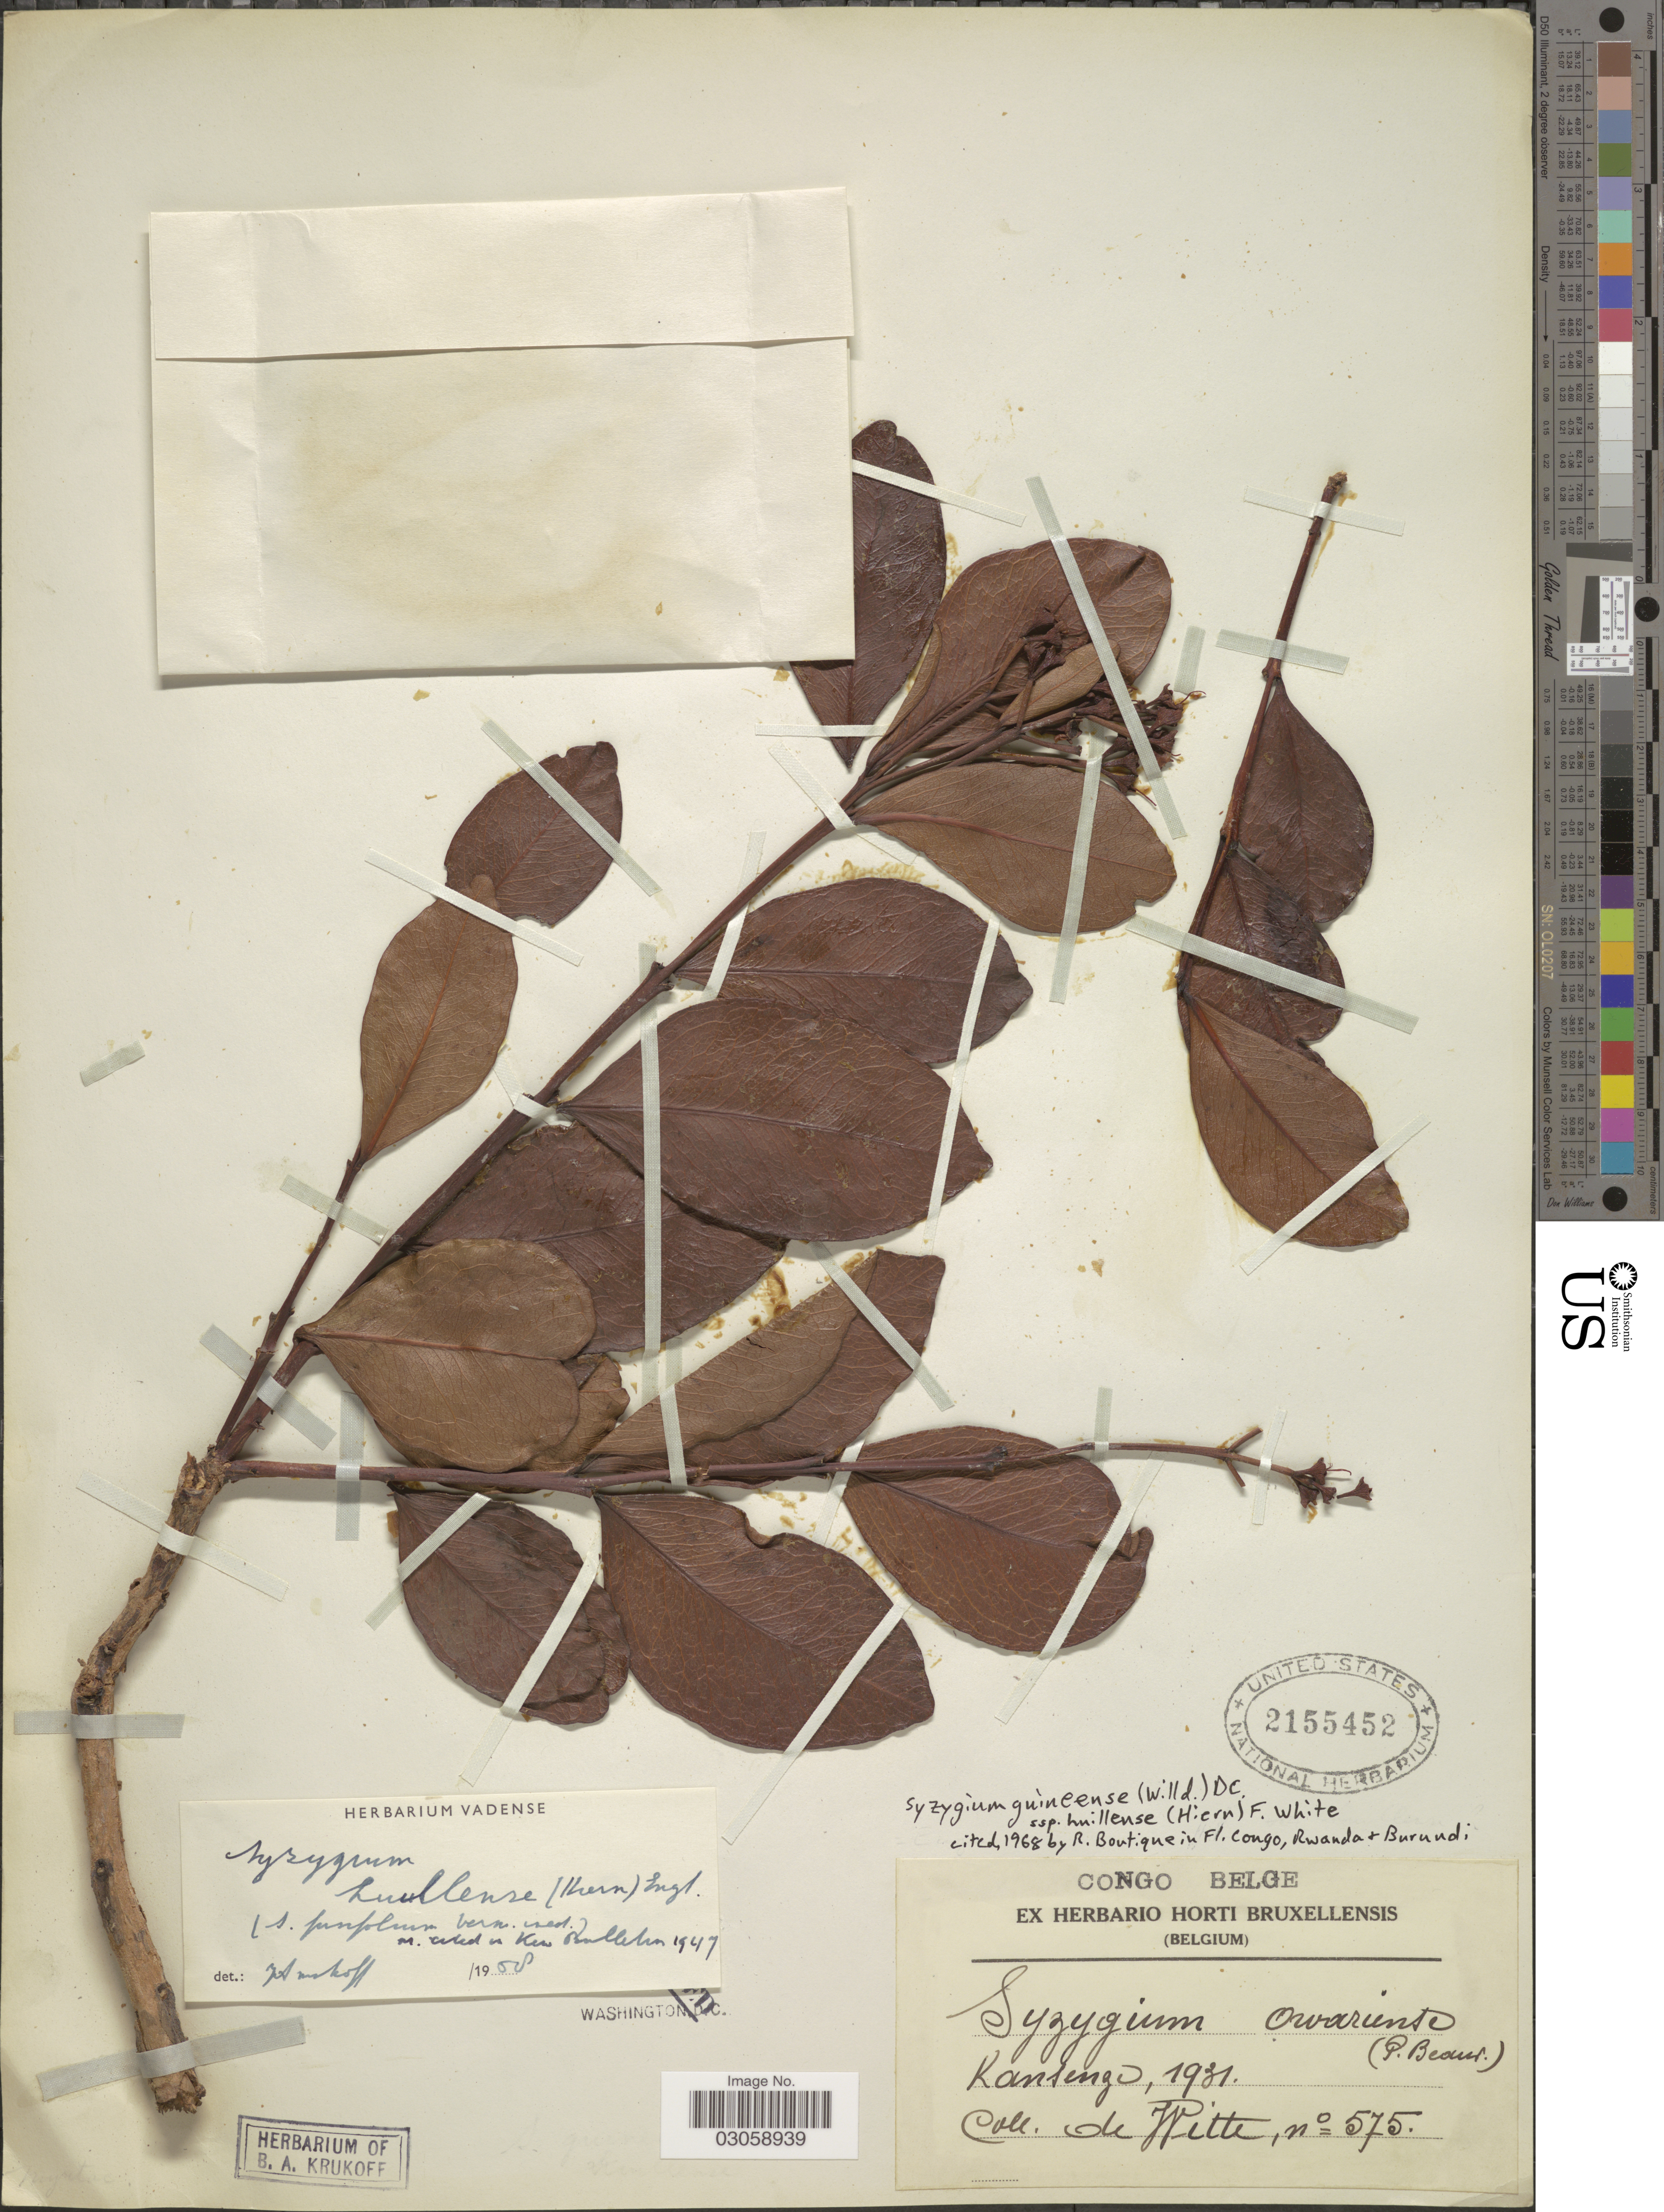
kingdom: Plantae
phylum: Tracheophyta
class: Magnoliopsida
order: Myrtales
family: Myrtaceae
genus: Syzygium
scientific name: Syzygium guineense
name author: (Willd.) DC.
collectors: Witte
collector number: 575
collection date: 1931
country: Congo, Democratic Republic of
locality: Congo Belge, Kansenge.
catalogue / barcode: US 2155452